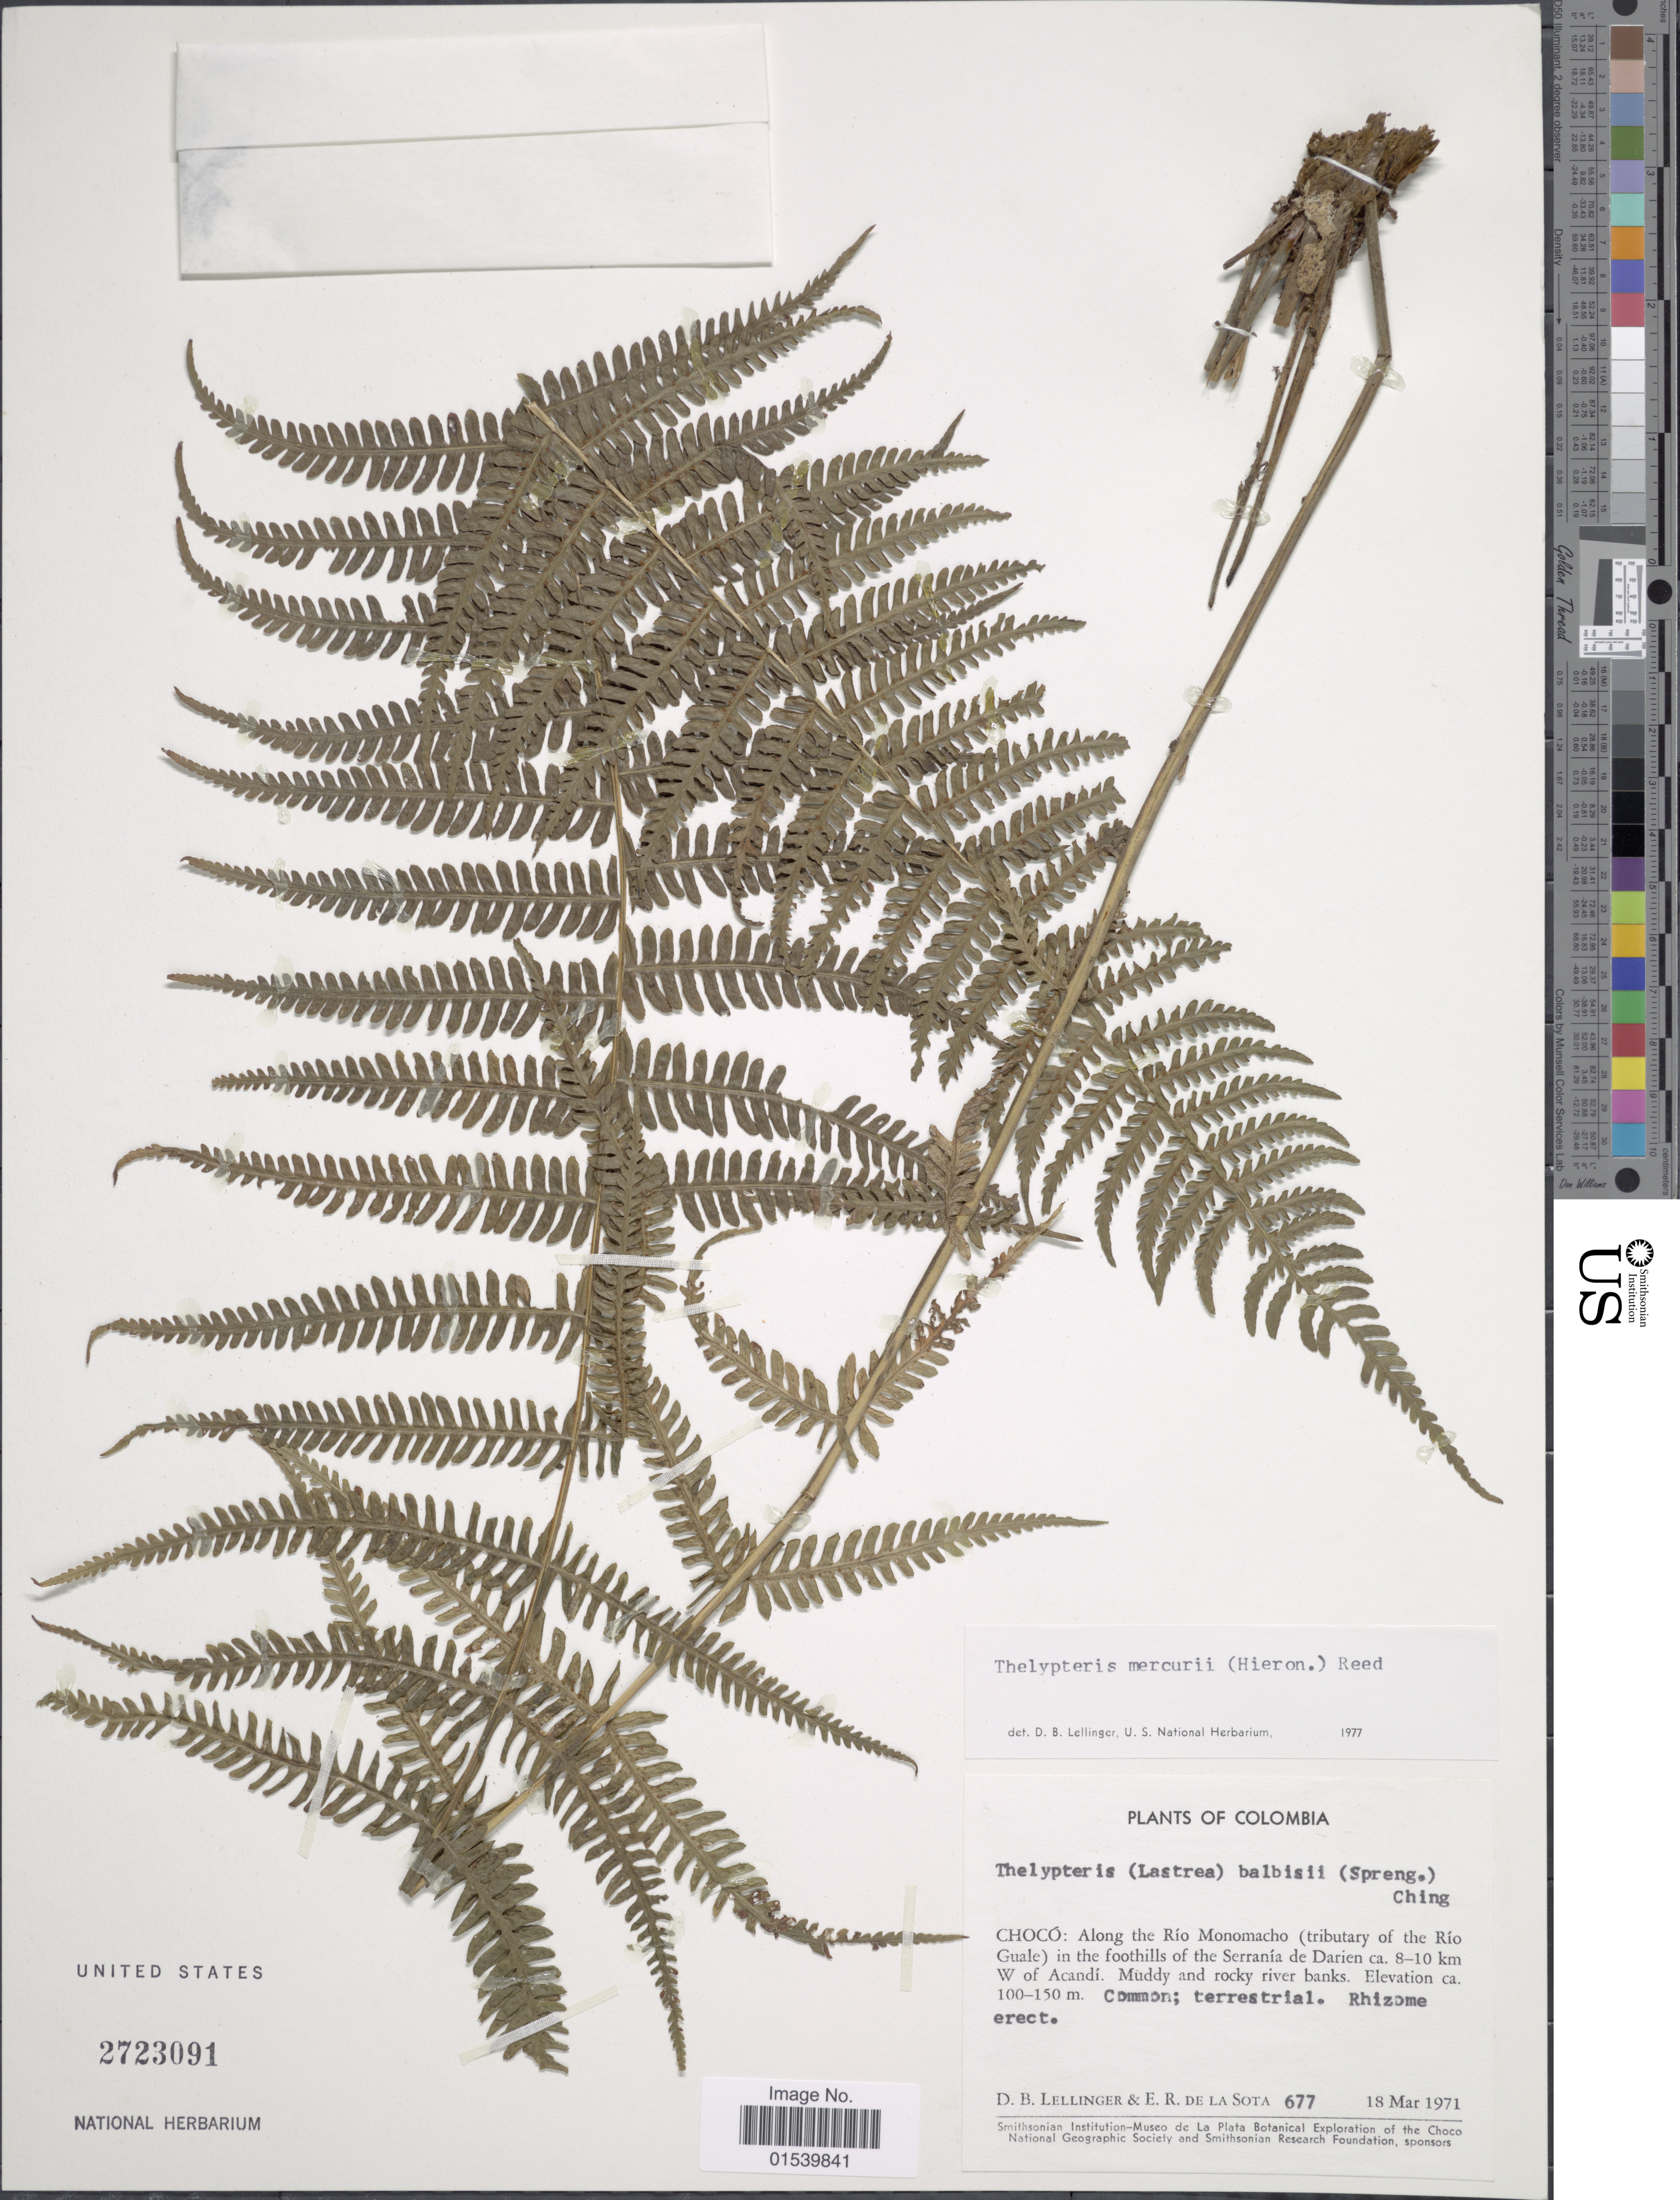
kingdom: Plantae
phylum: Tracheophyta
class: Polypodiopsida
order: Polypodiales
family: Thelypteridaceae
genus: Amauropelta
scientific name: Amauropelta balbisii (Spreng.) comb. nov., ined. 2015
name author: (Spreng.)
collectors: D. B. Lellinger & E. R. de la Sota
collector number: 677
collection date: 1971-03-18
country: Colombia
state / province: Chocó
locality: Along the Río Monomacho (tributary of the Río Guale) in the foothills of the Serranía de Darien ca. 8-10 km W of Acandí. Muddy and rocky river banks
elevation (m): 100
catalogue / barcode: US 2723091